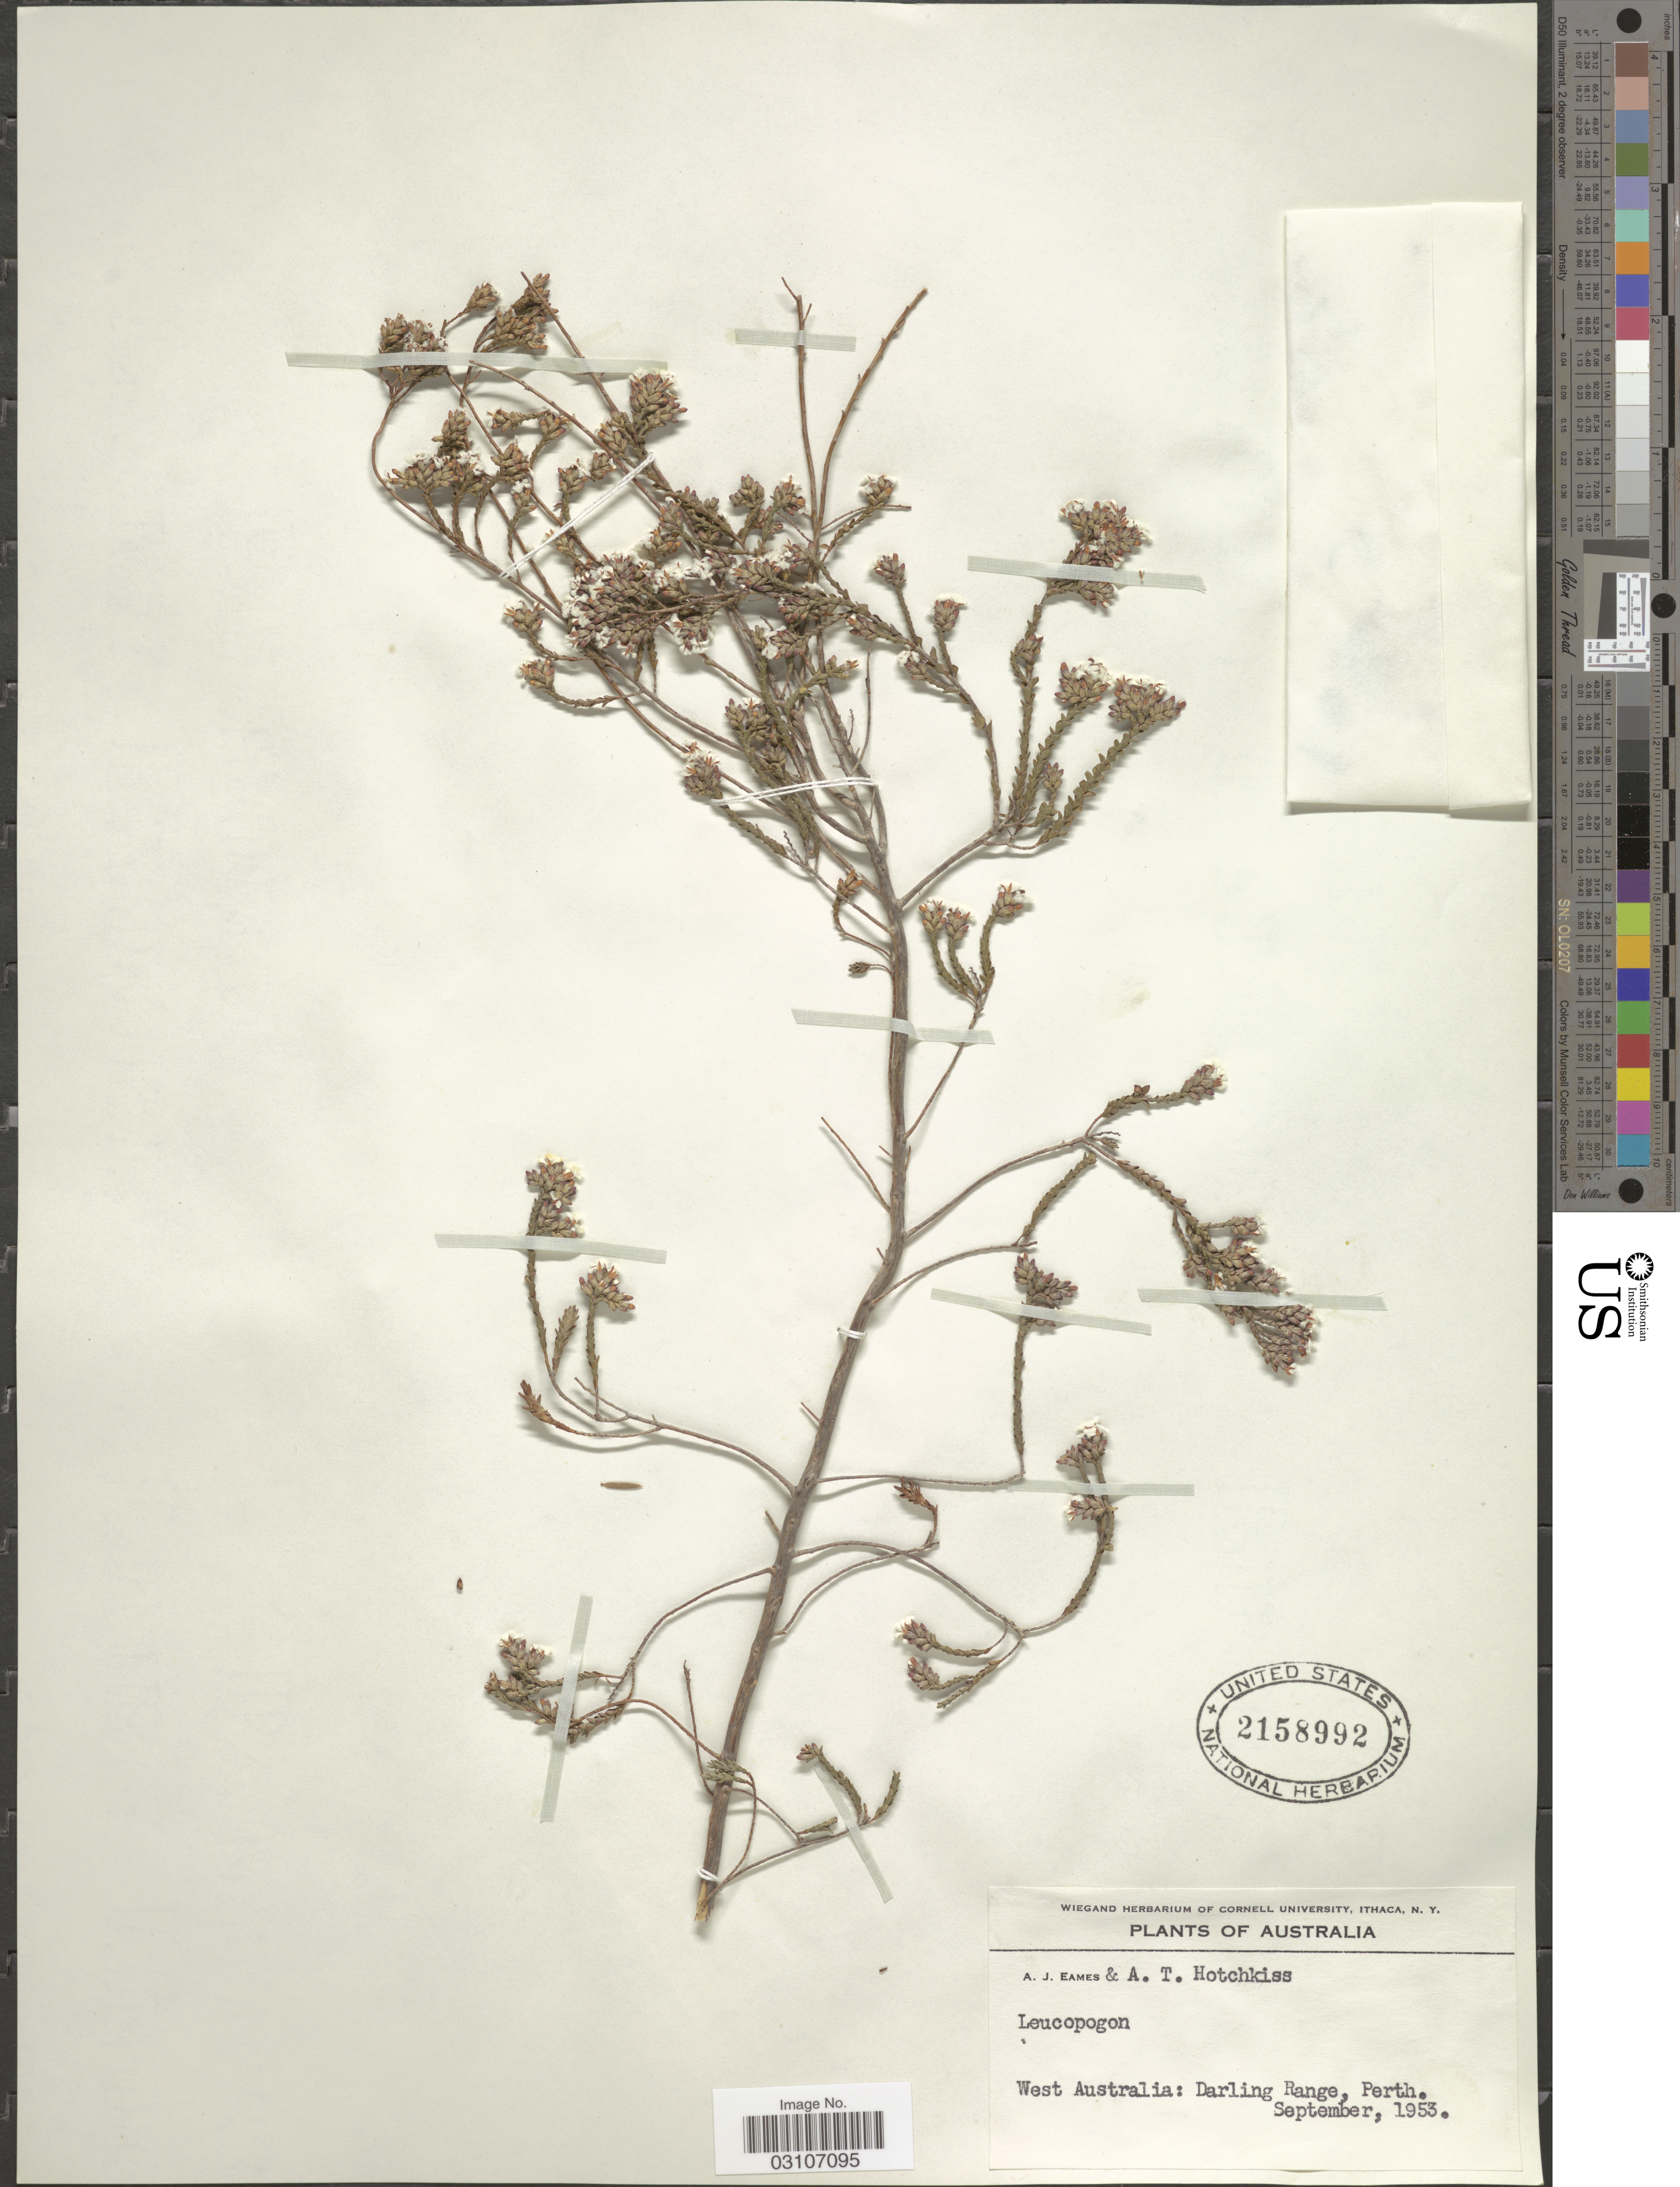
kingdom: Plantae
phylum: Tracheophyta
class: Magnoliopsida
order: Ericales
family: Ericaceae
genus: Leucopogon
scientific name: Leucopogon sp.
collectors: A. J. Eames & A. Hotchkiss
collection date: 1953-09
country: Australia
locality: West Australia: Darling Range, Perth.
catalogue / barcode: US 2158992